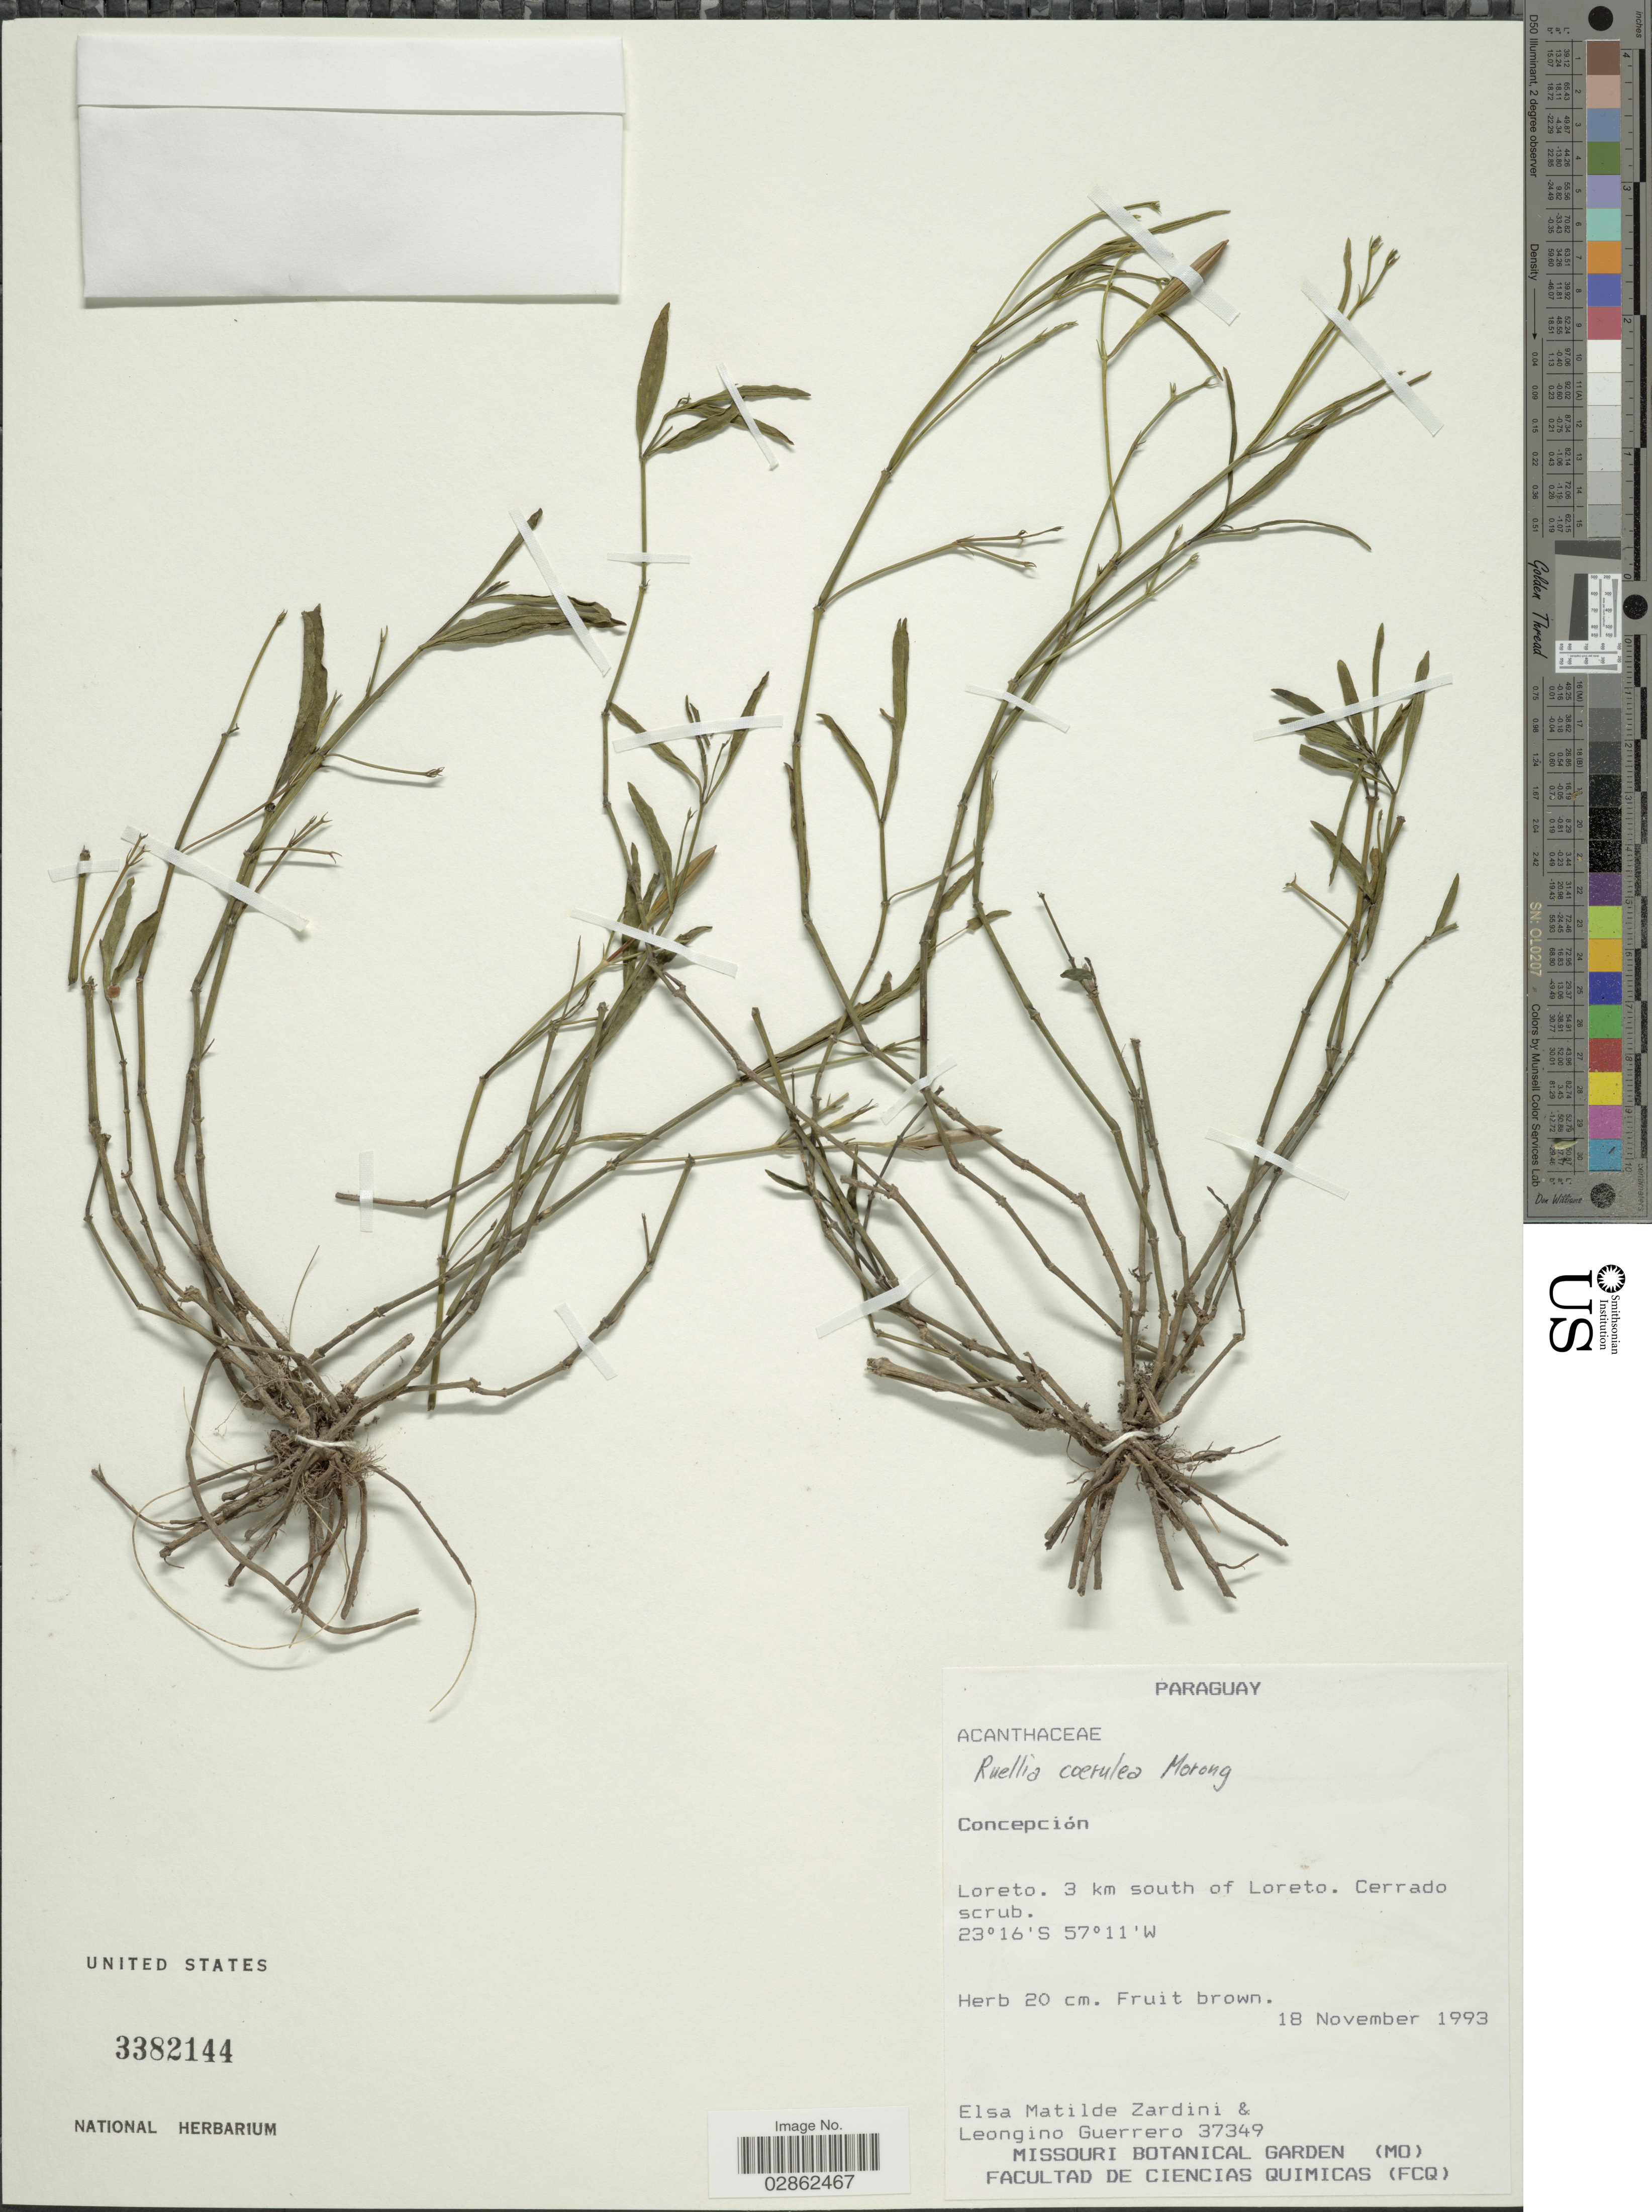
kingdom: Plantae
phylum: Tracheophyta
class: Magnoliopsida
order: Lamiales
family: Acanthaceae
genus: Ruellia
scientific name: Ruellia tweediana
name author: Griseb.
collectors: E. M. Zardini & L. Guerrero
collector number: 37349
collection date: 1993-11-18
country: Paraguay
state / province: Concepcion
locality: Loreto. 3 km south of Loreto.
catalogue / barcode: US 3382144